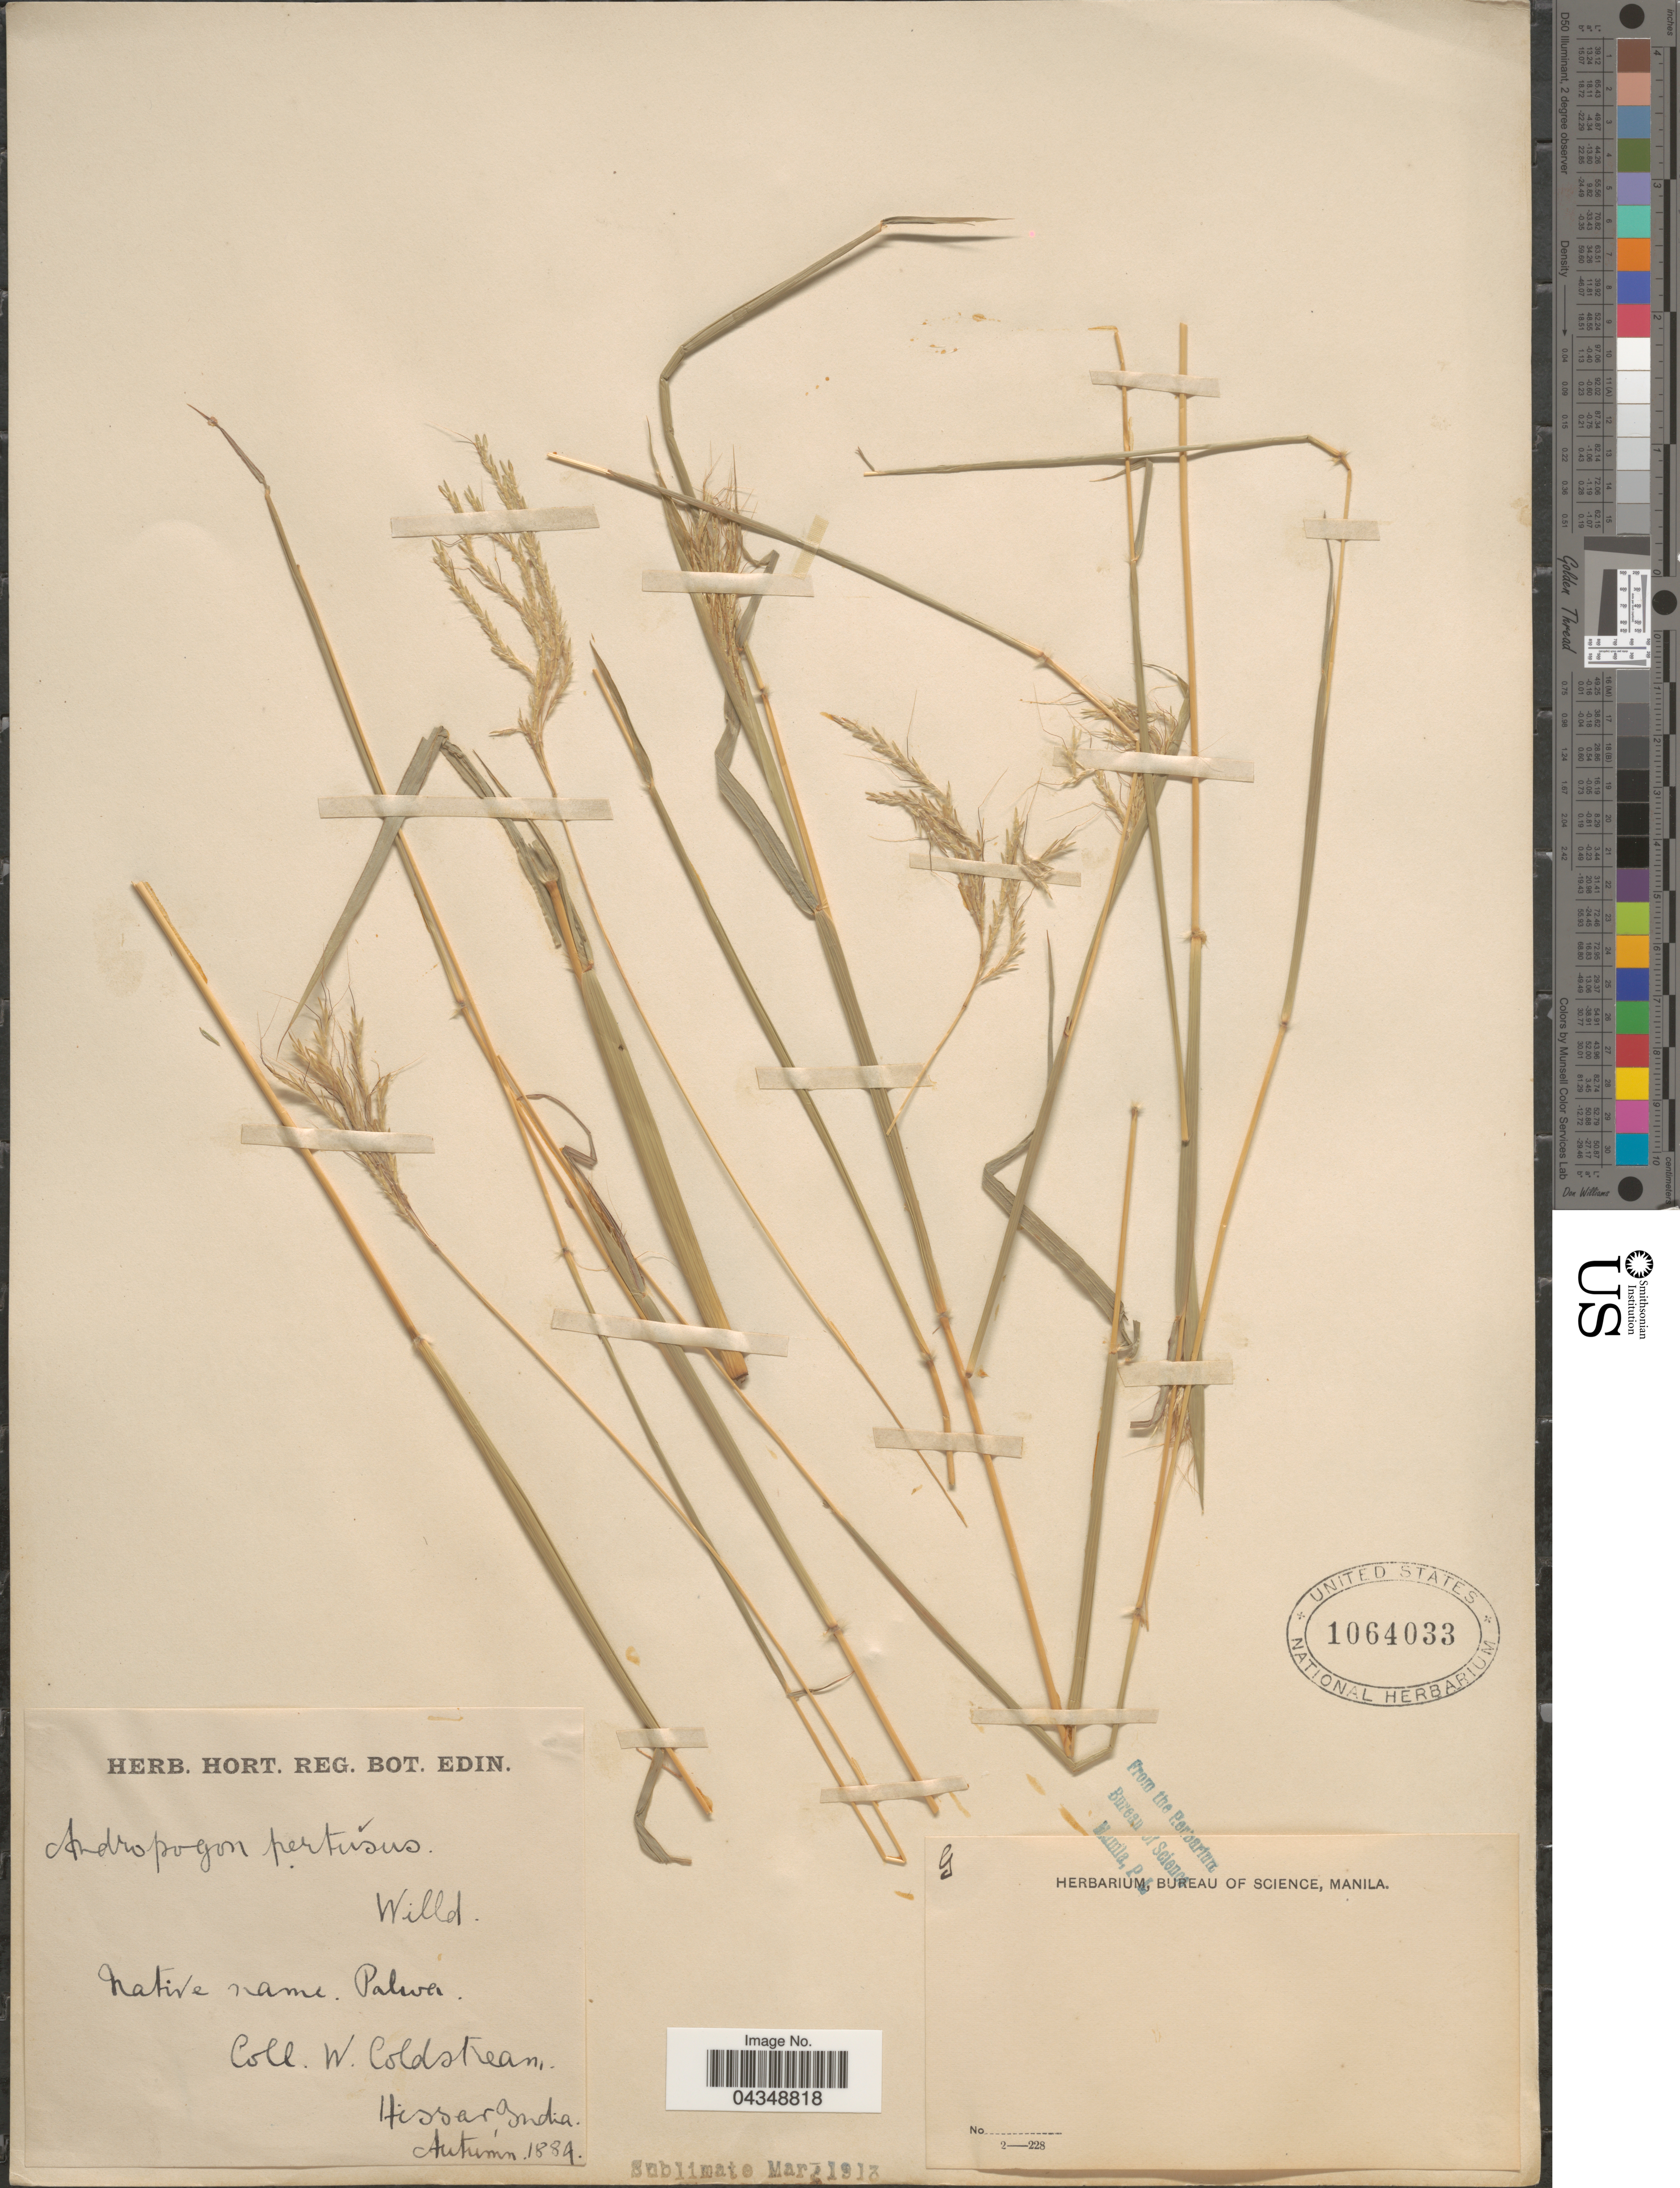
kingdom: Plantae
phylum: Tracheophyta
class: Liliopsida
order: Poales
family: Poaceae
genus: Bothriochloa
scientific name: Bothriochloa pertusa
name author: (L.) A. Camus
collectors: W. Coldstream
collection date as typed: Autumn 1884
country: India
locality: Hissar.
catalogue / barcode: US 1064033